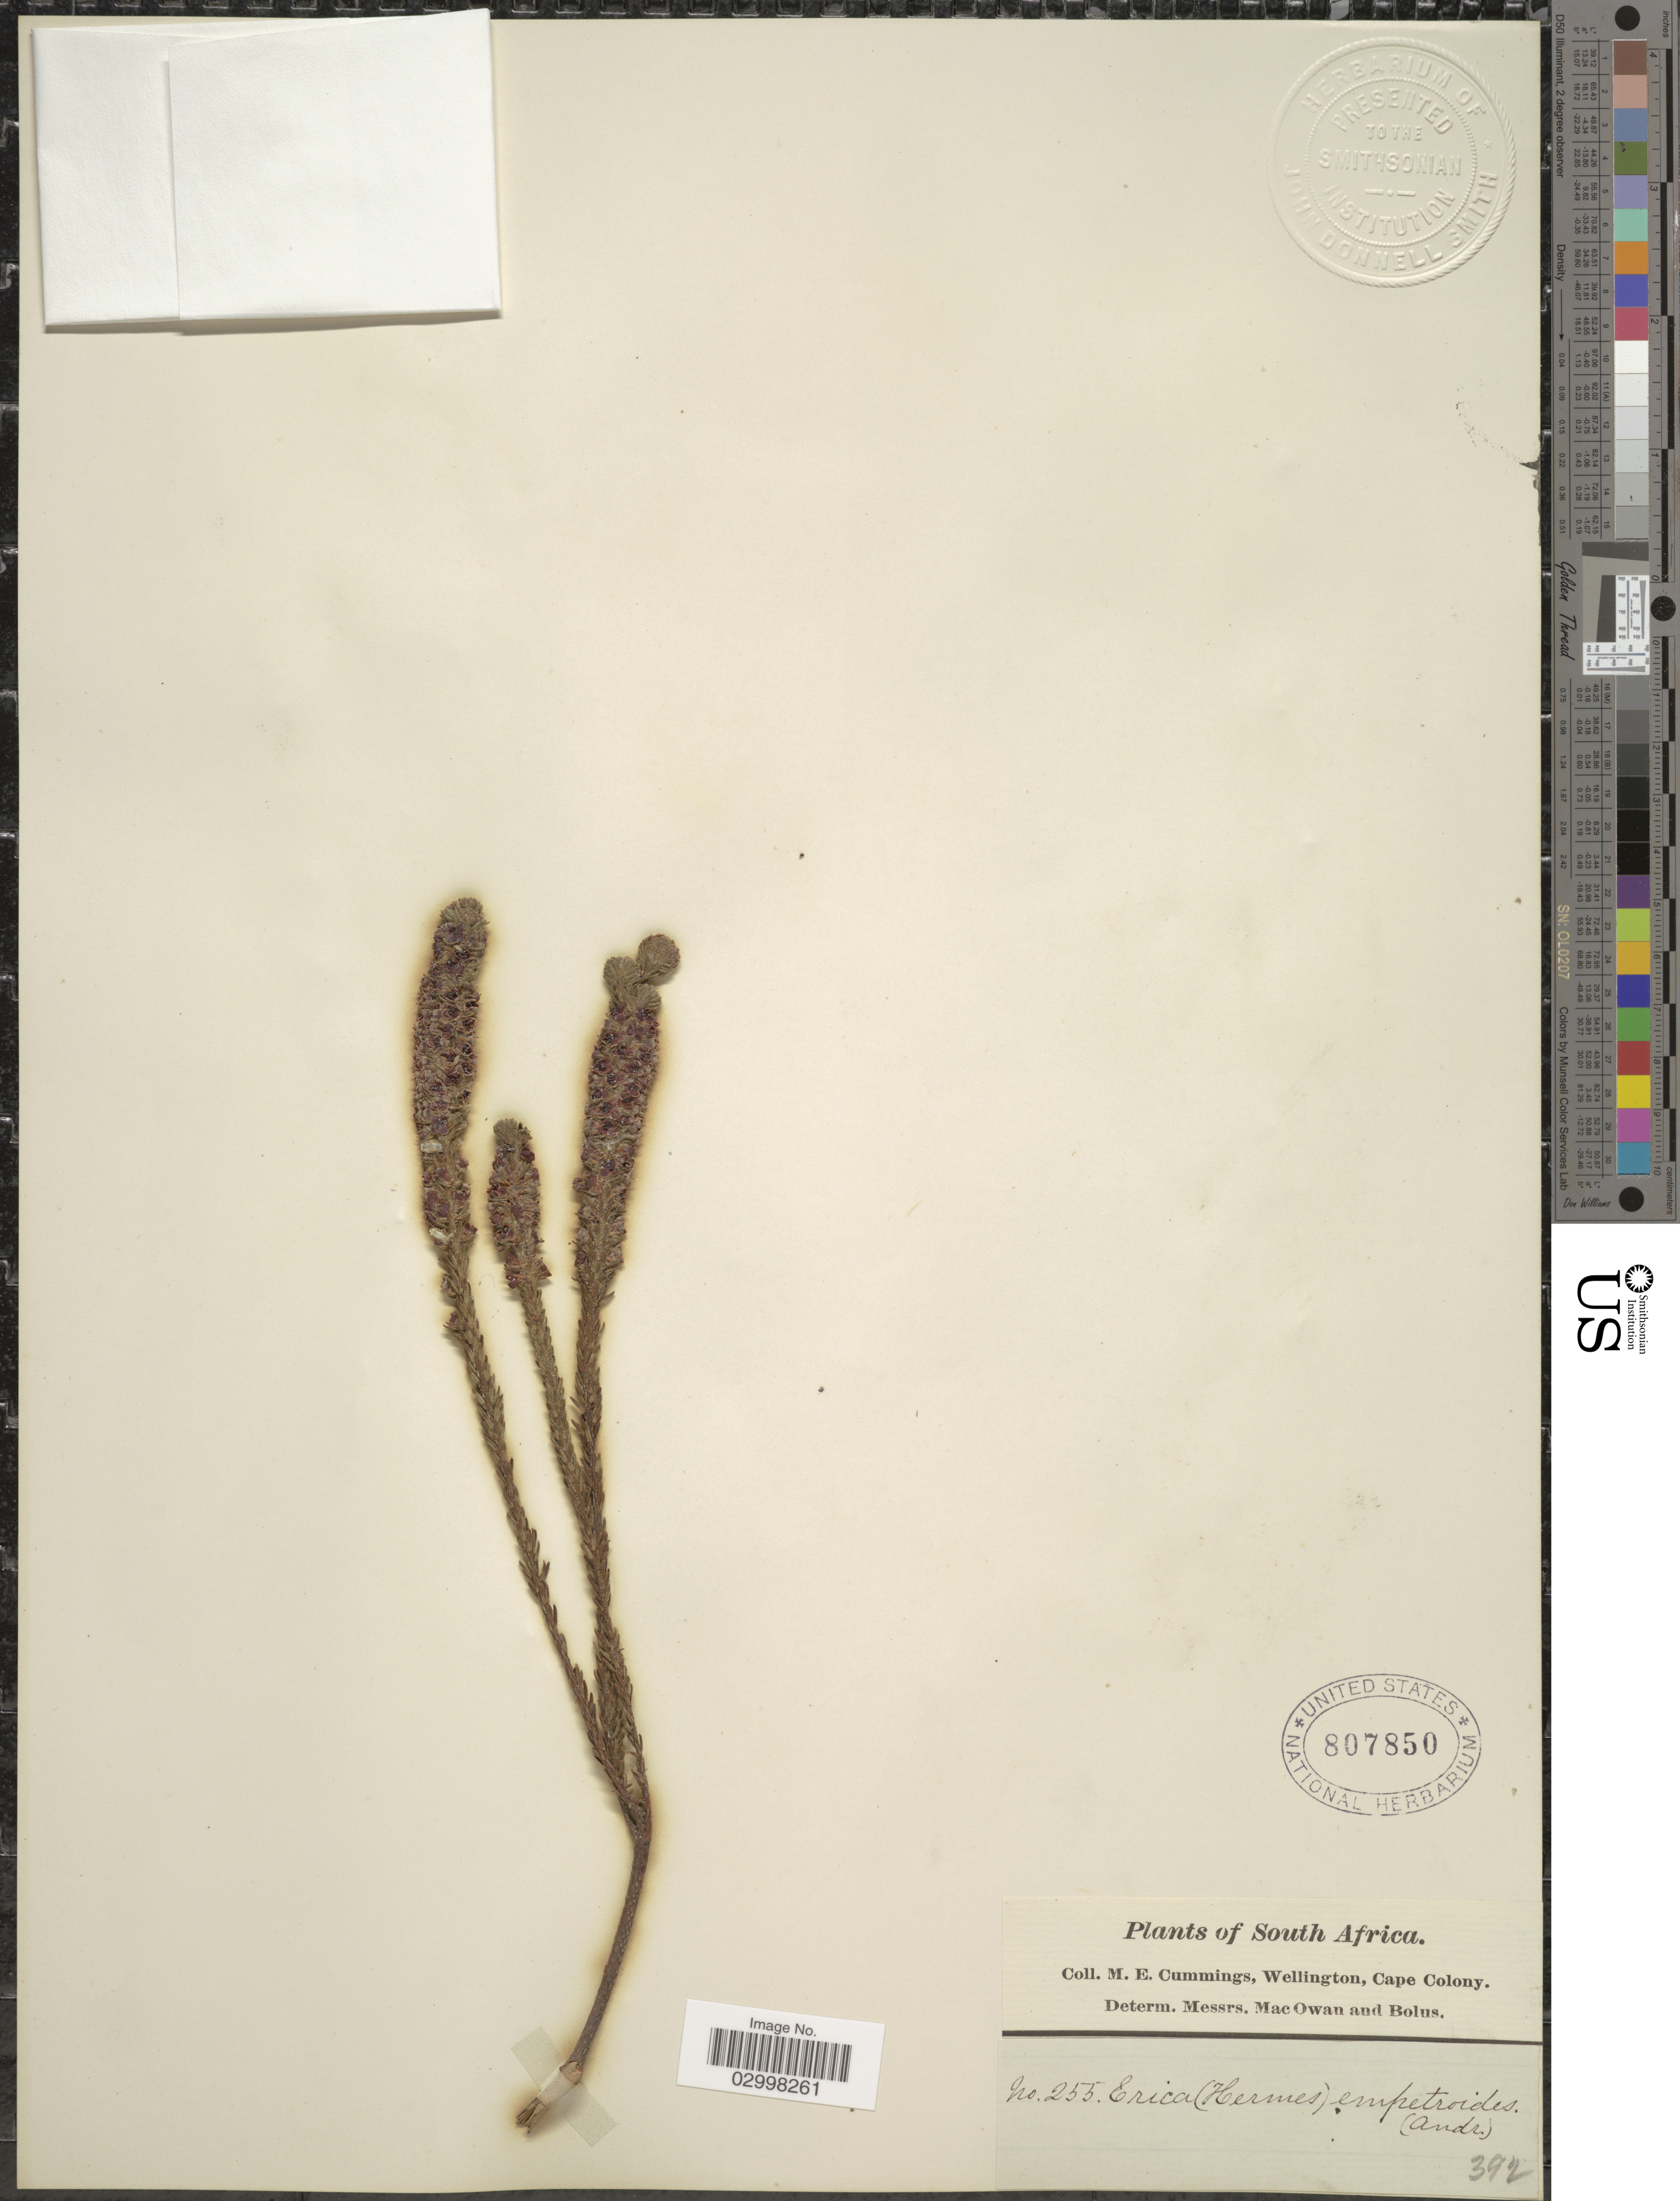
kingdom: Plantae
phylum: Tracheophyta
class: Magnoliopsida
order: Ericales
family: Ericaceae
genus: Erica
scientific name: Erica empetroides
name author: Andrews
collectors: M. E. Cummings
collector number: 392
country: South Africa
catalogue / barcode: US 807850